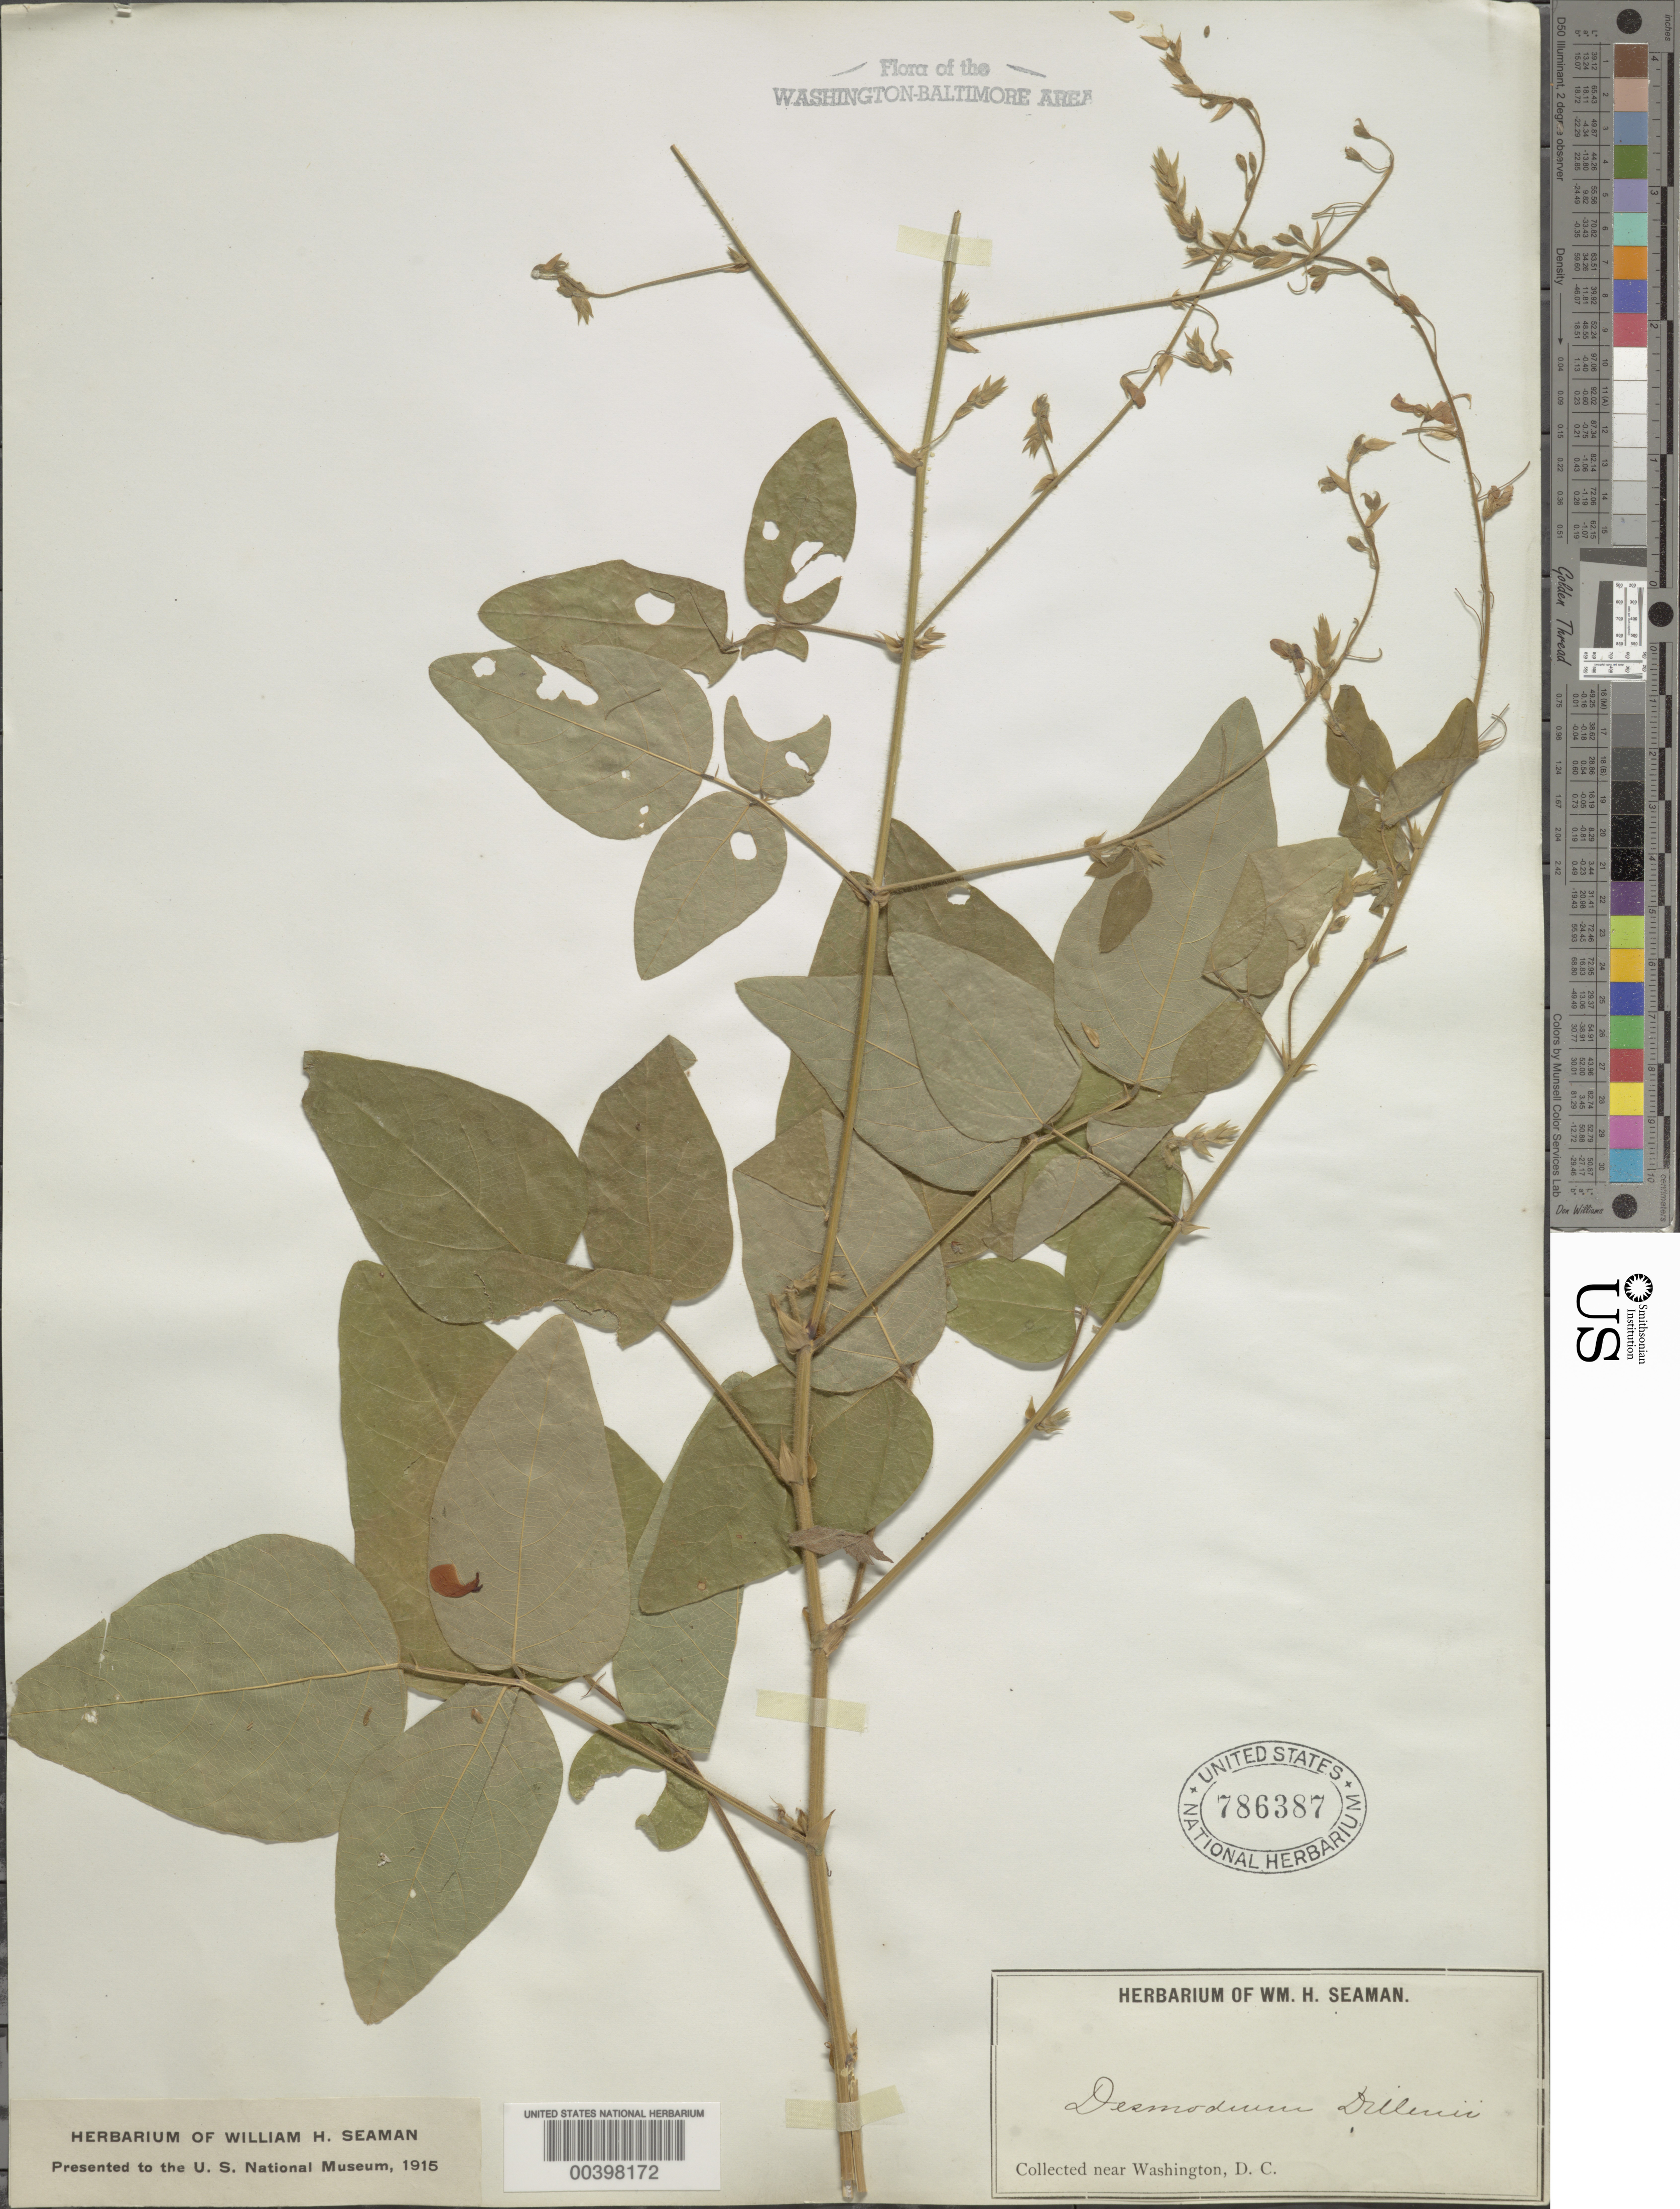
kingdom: Plantae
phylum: Tracheophyta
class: Magnoliopsida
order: Fabales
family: Fabaceae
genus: Desmodium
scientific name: Desmodium canescens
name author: (L.) DC.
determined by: Strong, Mark T., (BOT), Smithsonian Institution - National Museum of Natural History (UNITED STATES)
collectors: W. Seaman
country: United States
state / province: District of Columbia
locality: Washington DC area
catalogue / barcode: US 786387